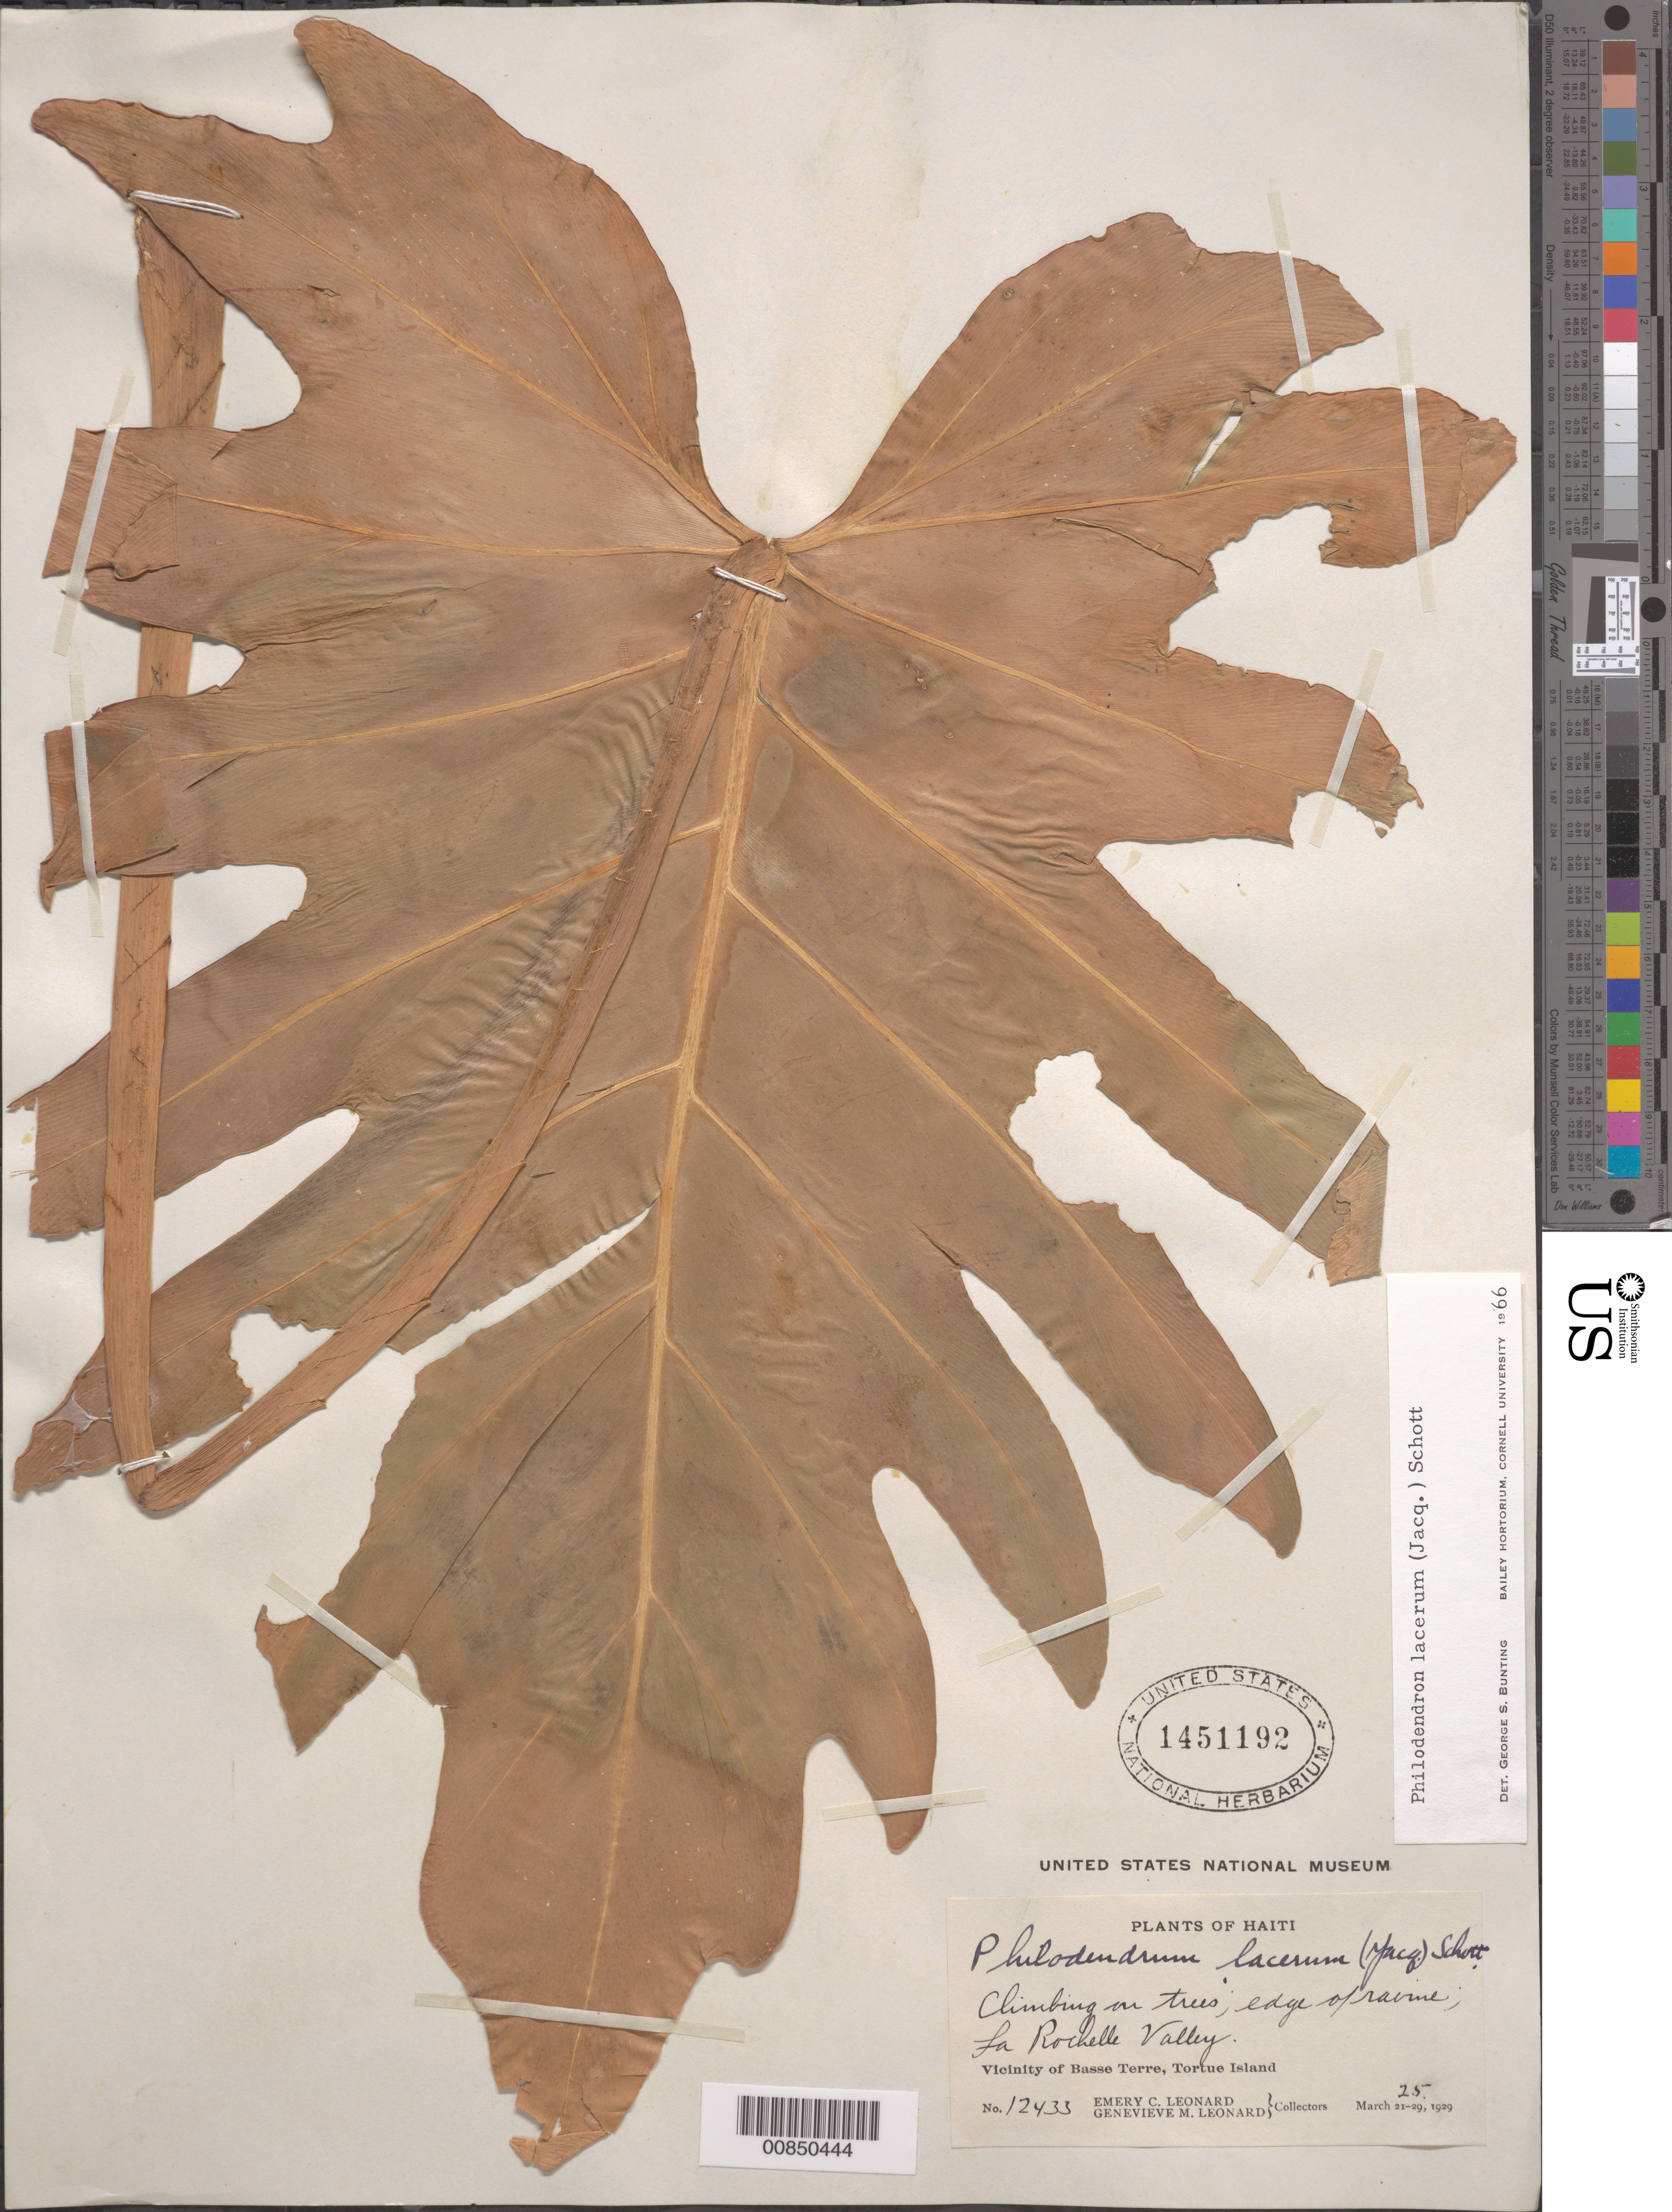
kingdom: Plantae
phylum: Tracheophyta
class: Liliopsida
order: Alismatales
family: Araceae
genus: Philodendron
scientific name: Philodendron lacerum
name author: (Jacq.) Schott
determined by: Bunting, G. S.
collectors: E. C. Leonard & G. M. Leonard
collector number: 12433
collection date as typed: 25 Mar 1929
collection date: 1929-03-25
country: Haiti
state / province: Nord-Ouest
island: Île de la Tortue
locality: Vicinity of Basse Terre, La Rochelle Valley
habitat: On tree, edge of ravine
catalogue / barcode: US 1451192